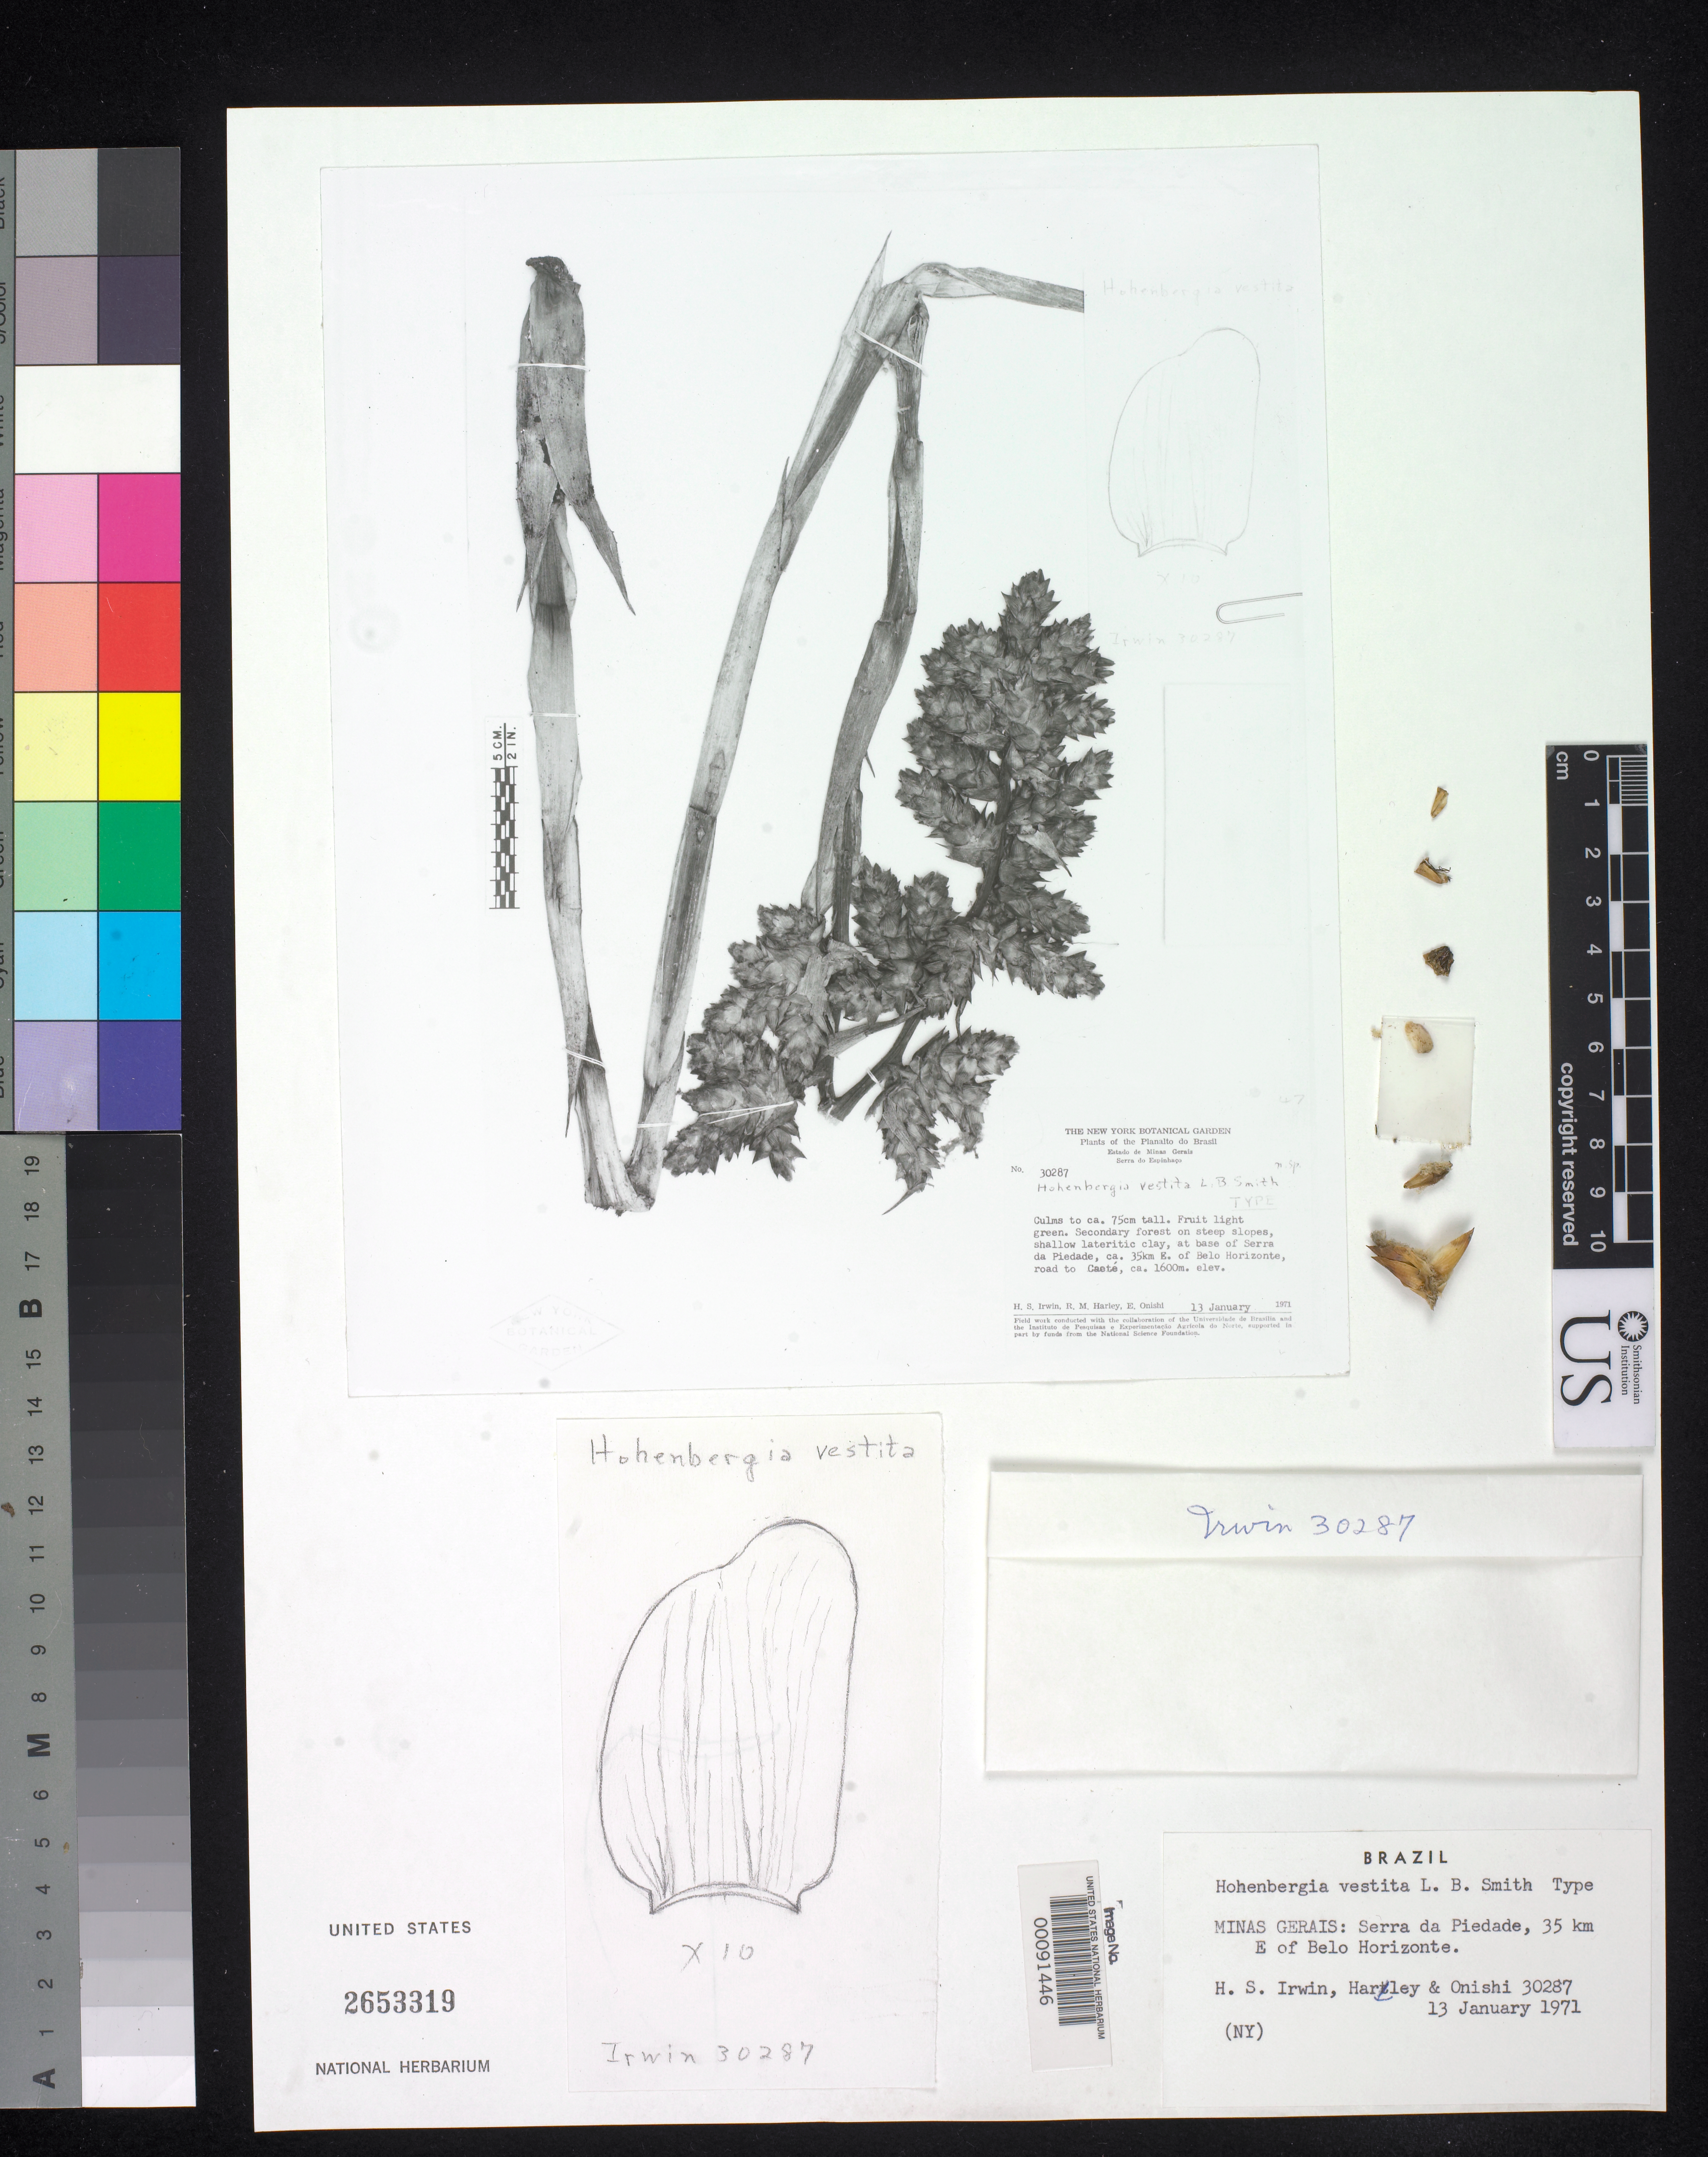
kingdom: Plantae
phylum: Tracheophyta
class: Liliopsida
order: Poales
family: Bromeliaceae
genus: Hohenbergia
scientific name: Hohenbergia vestita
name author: L.B. Sm.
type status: Isotype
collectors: H. Irwin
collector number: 30287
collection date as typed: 13 Jan 1971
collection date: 1971-01-13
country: Brazil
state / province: Minas Gerais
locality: Serra de Piedade, east of Belo Horizonte, road to Caete.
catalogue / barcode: US 2653319